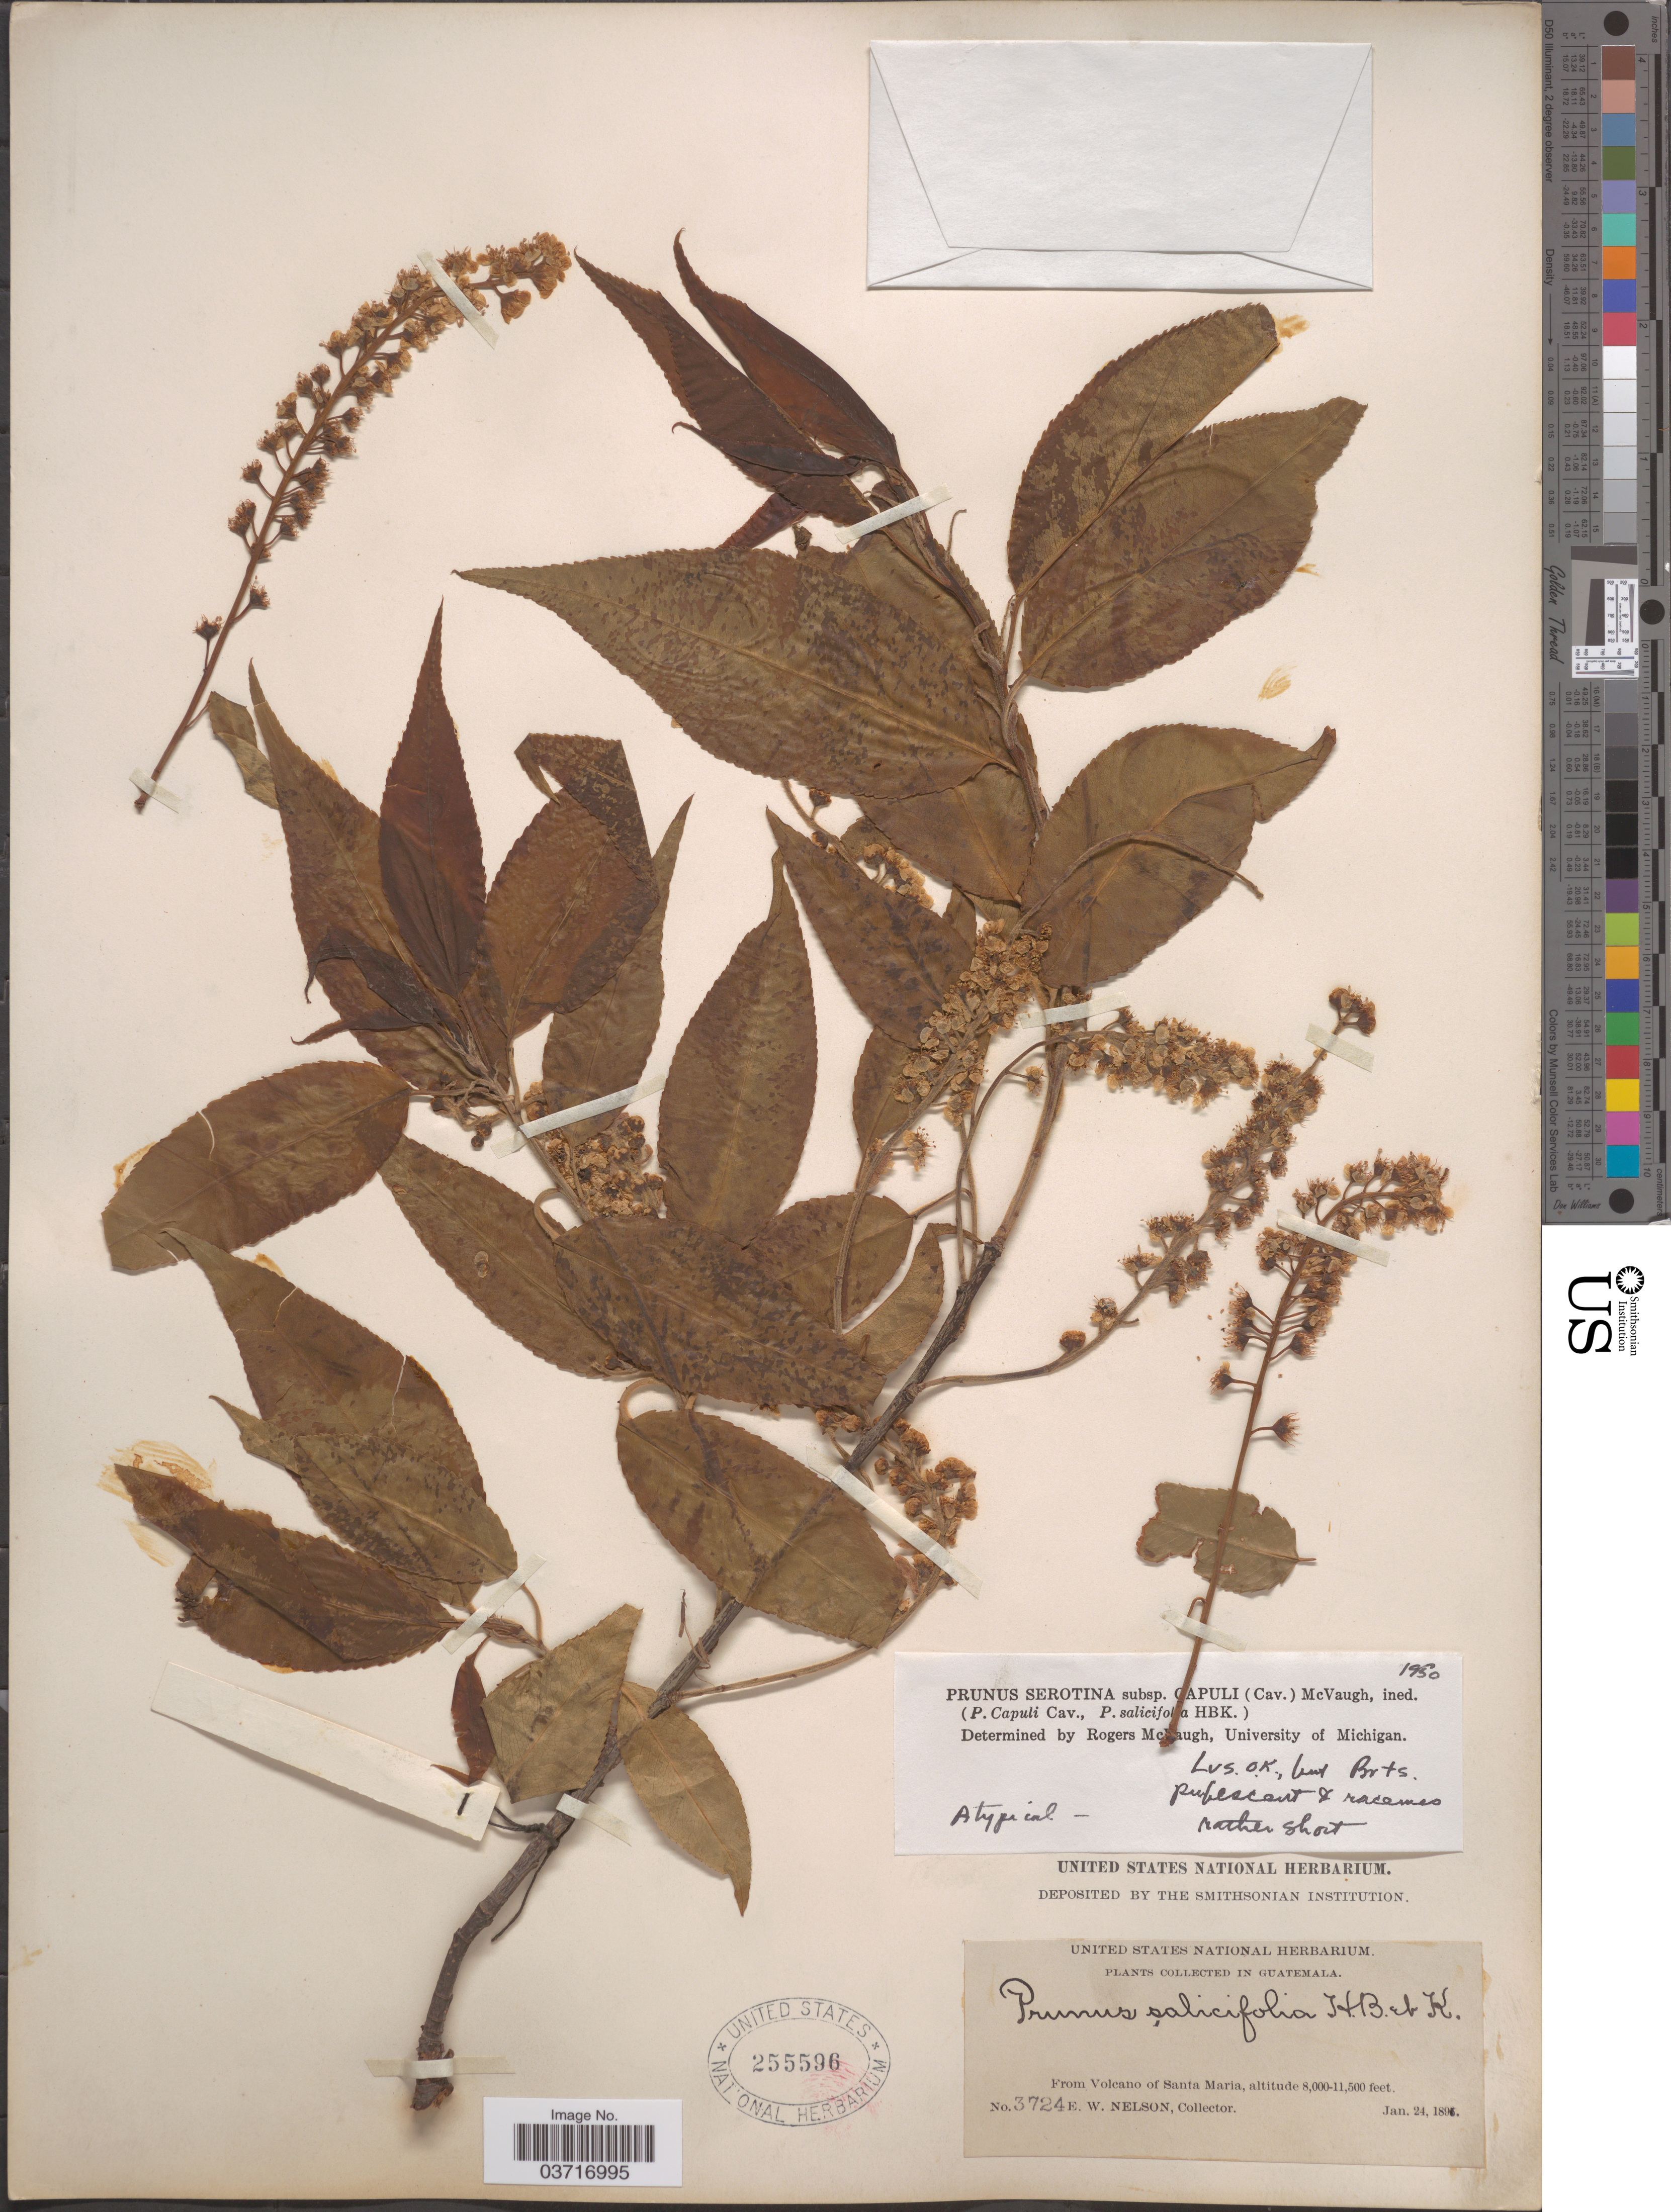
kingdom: Plantae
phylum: Tracheophyta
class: Magnoliopsida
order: Rosales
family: Rosaceae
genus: Prunus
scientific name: Prunus serotina var. salicifolia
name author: (Kunth) Koehne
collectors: E. W. Nelson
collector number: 3724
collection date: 1891-01-24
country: Guatemala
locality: From Volcano of Santa Maria.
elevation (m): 2438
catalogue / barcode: US 255596